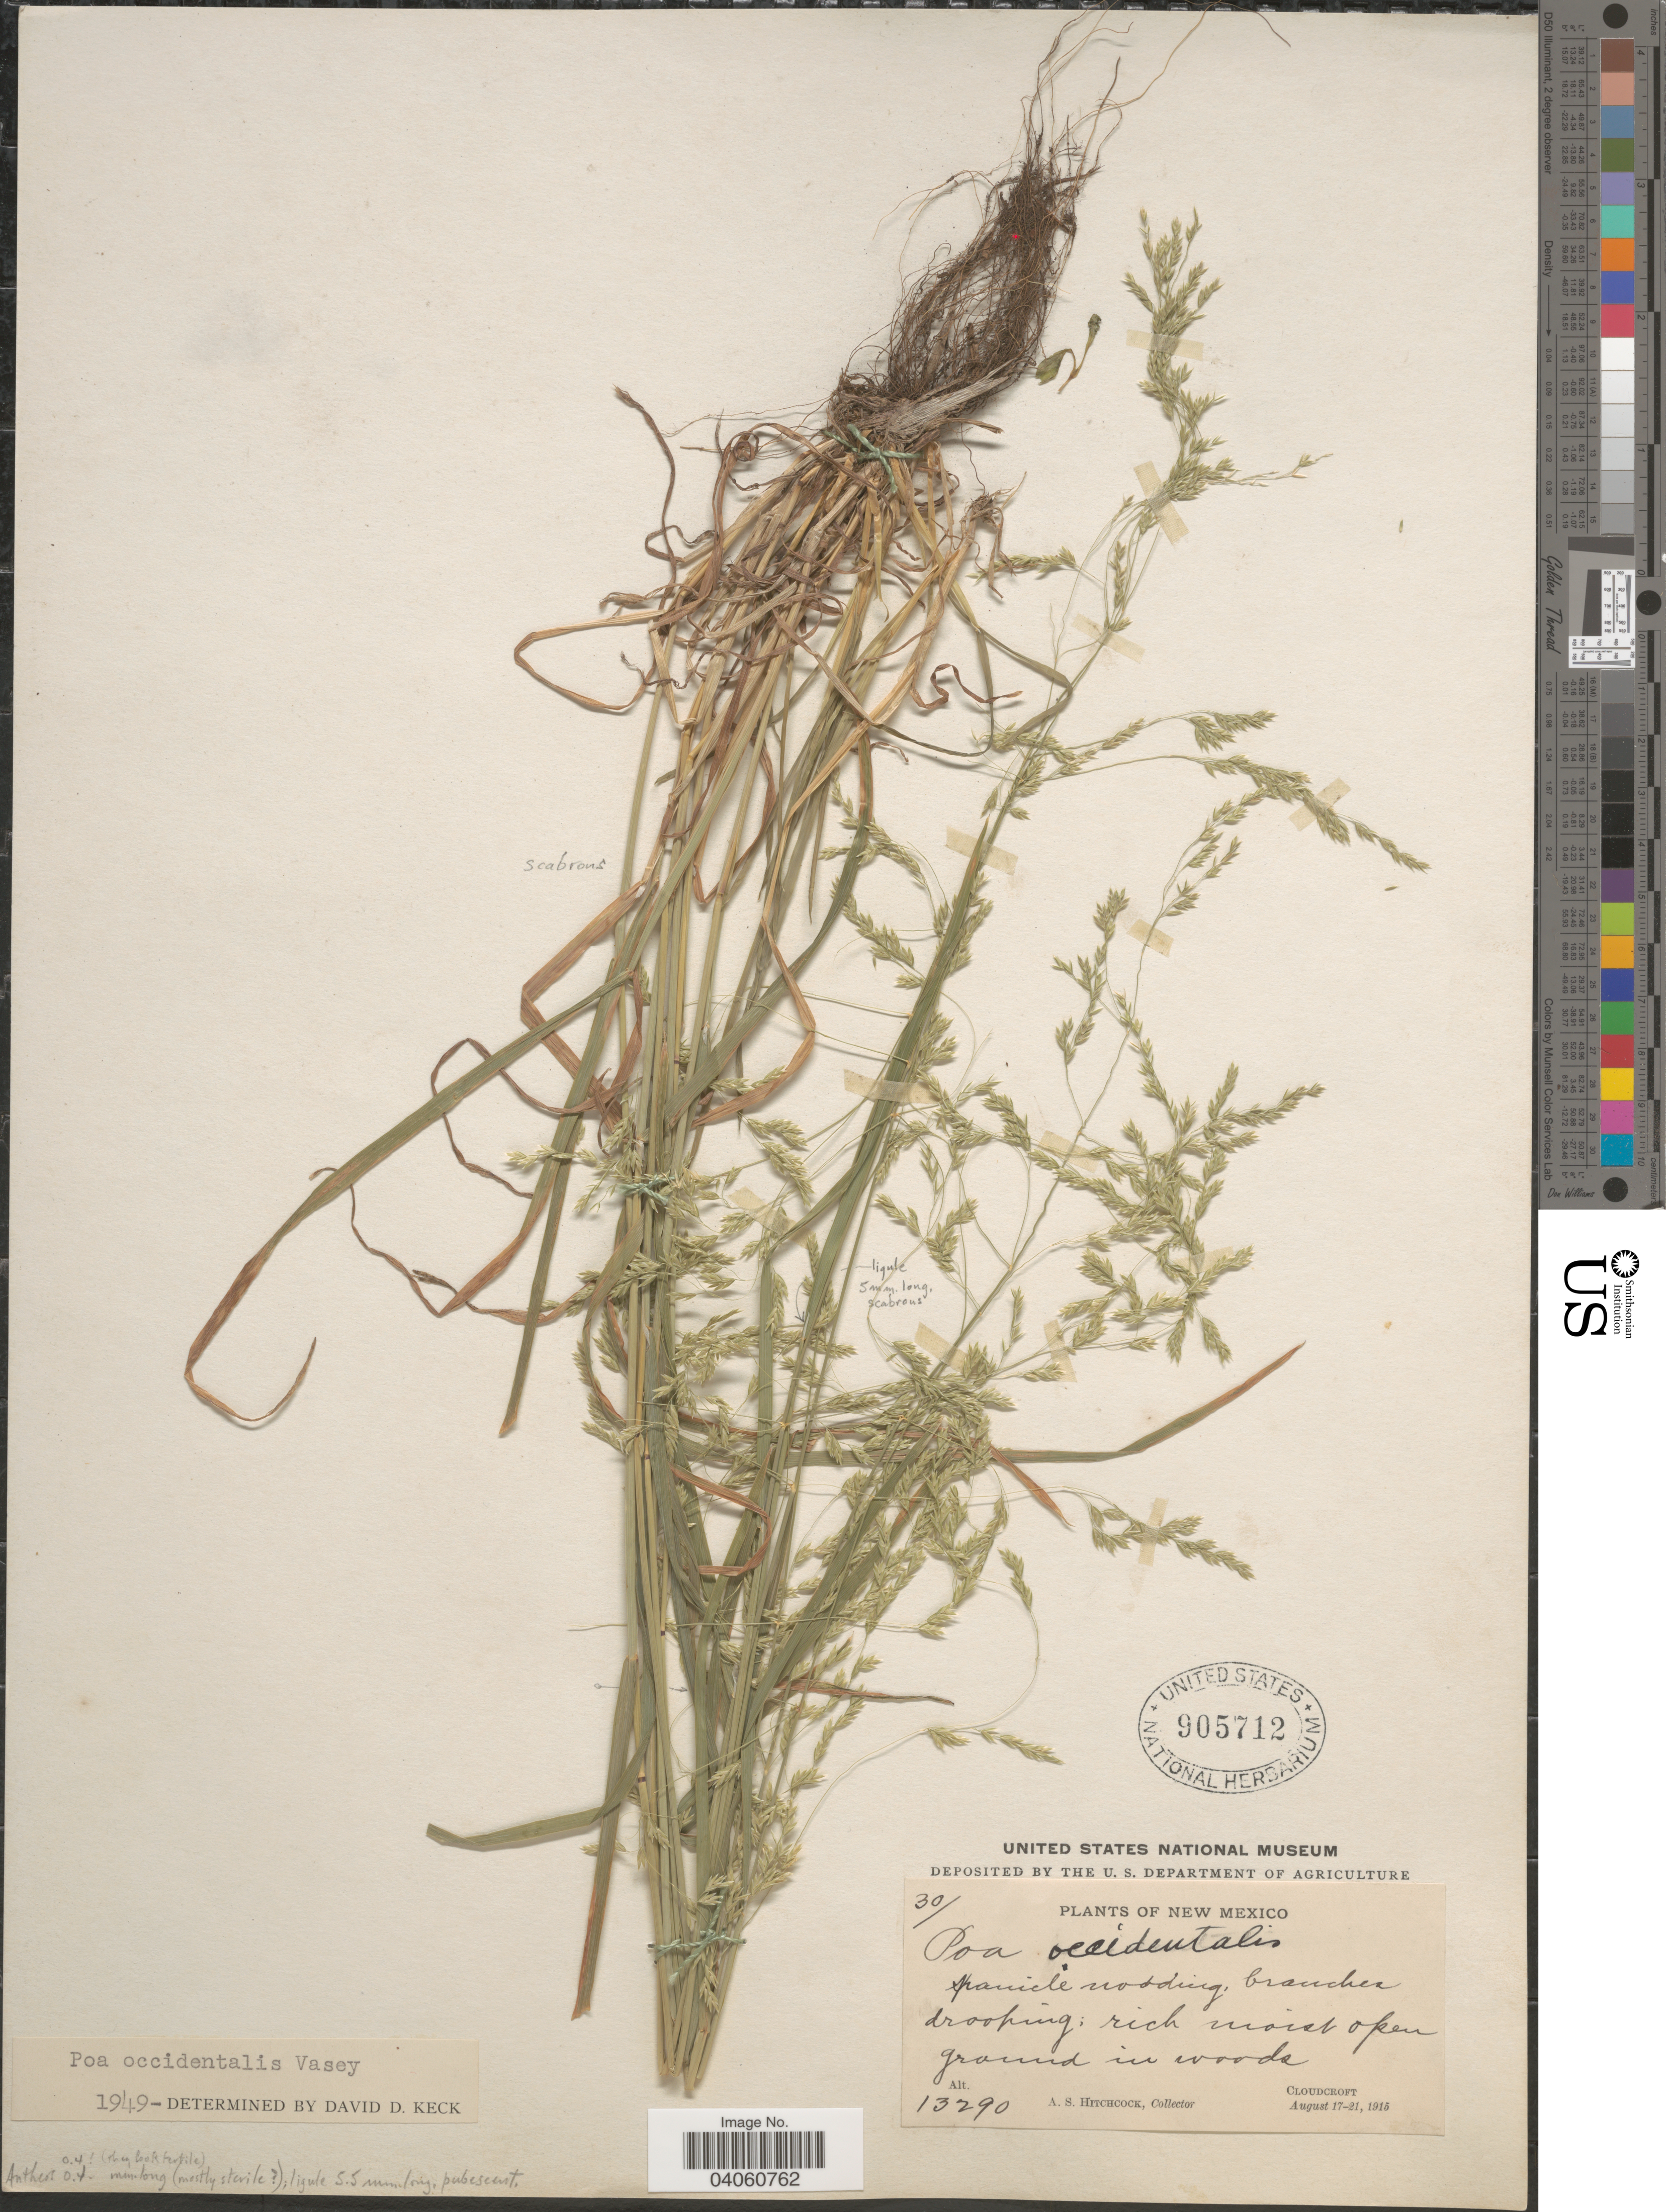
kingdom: Plantae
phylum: Tracheophyta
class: Liliopsida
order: Poales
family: Poaceae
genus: Poa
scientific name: Poa occidentalis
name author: (Vasey) Vasey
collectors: A. S. Hitchcock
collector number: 13290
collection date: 1915-08-17/1915-08-21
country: United States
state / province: New Mexico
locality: Cloudcroft.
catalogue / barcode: US 905712